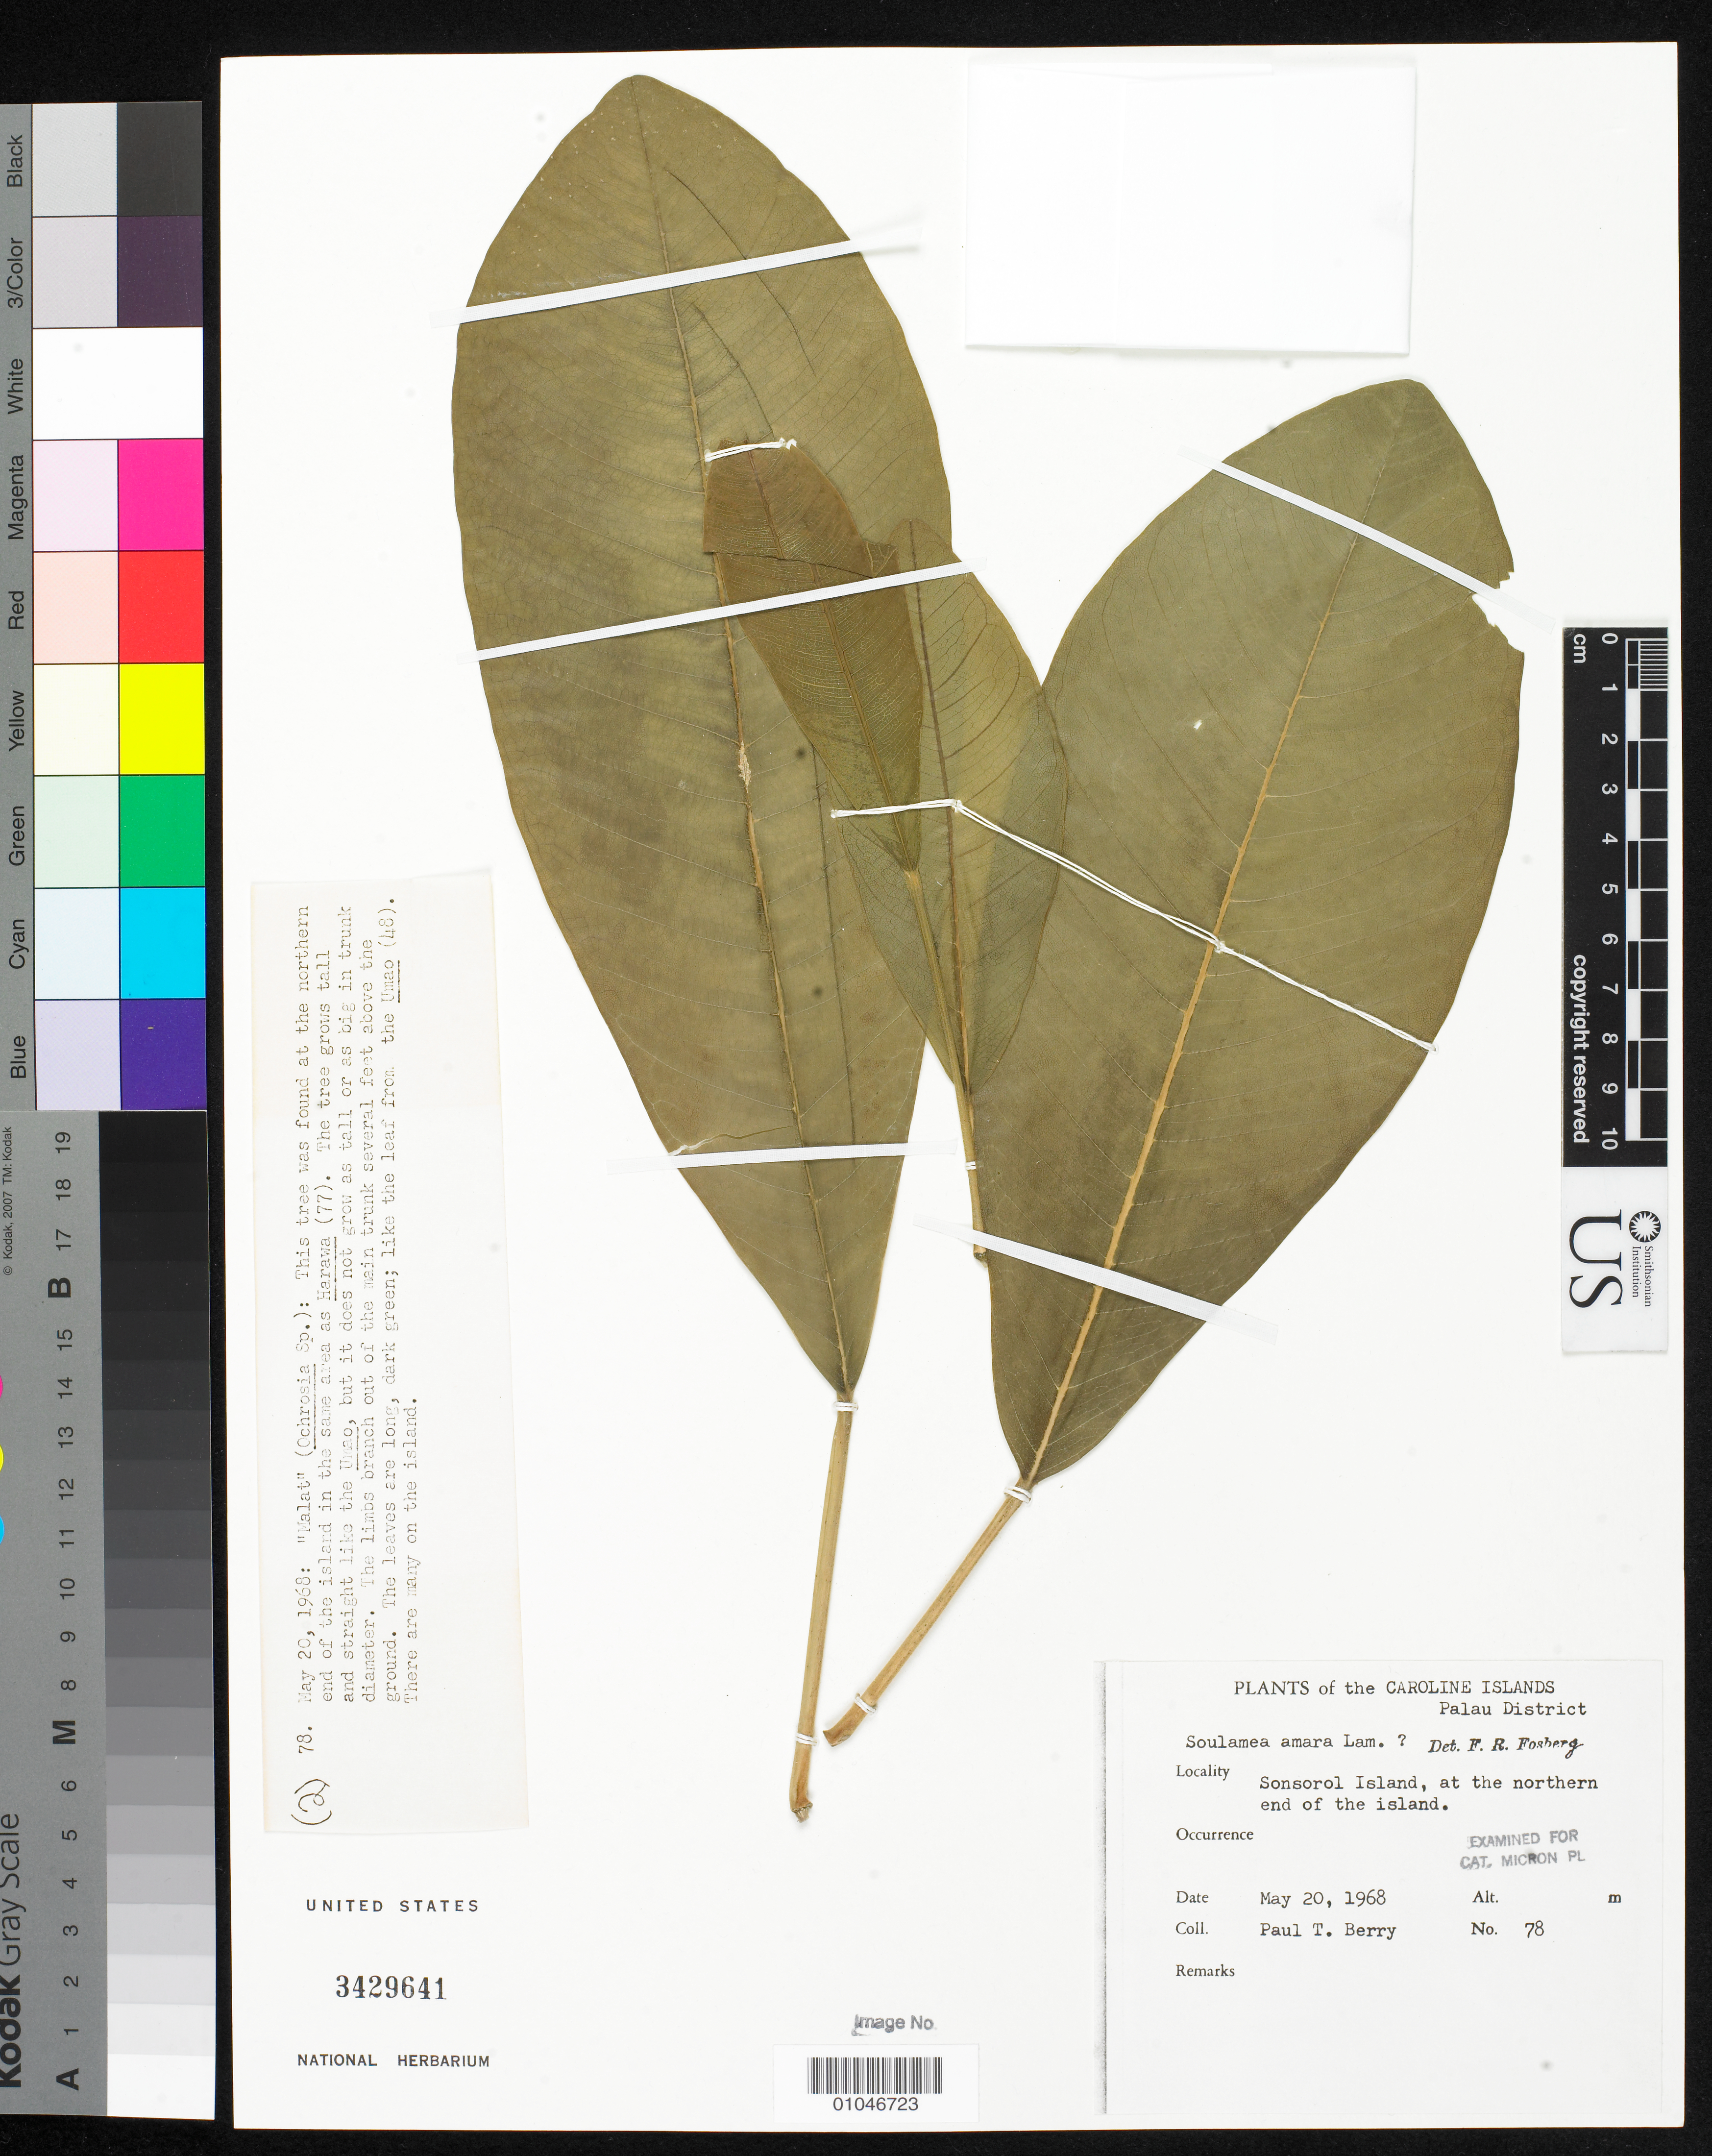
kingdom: Plantae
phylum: Tracheophyta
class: Magnoliopsida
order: Sapindales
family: Simaroubaceae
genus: Soulamea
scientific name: Soulamea amara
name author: Lam.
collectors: P. T. Berry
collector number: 78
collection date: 1968-05-20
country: Palau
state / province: Sonsorol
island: Sonsorol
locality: Northern end of the island, Sonsorol Island, Palau District, Caroline Islands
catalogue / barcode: US 3429641